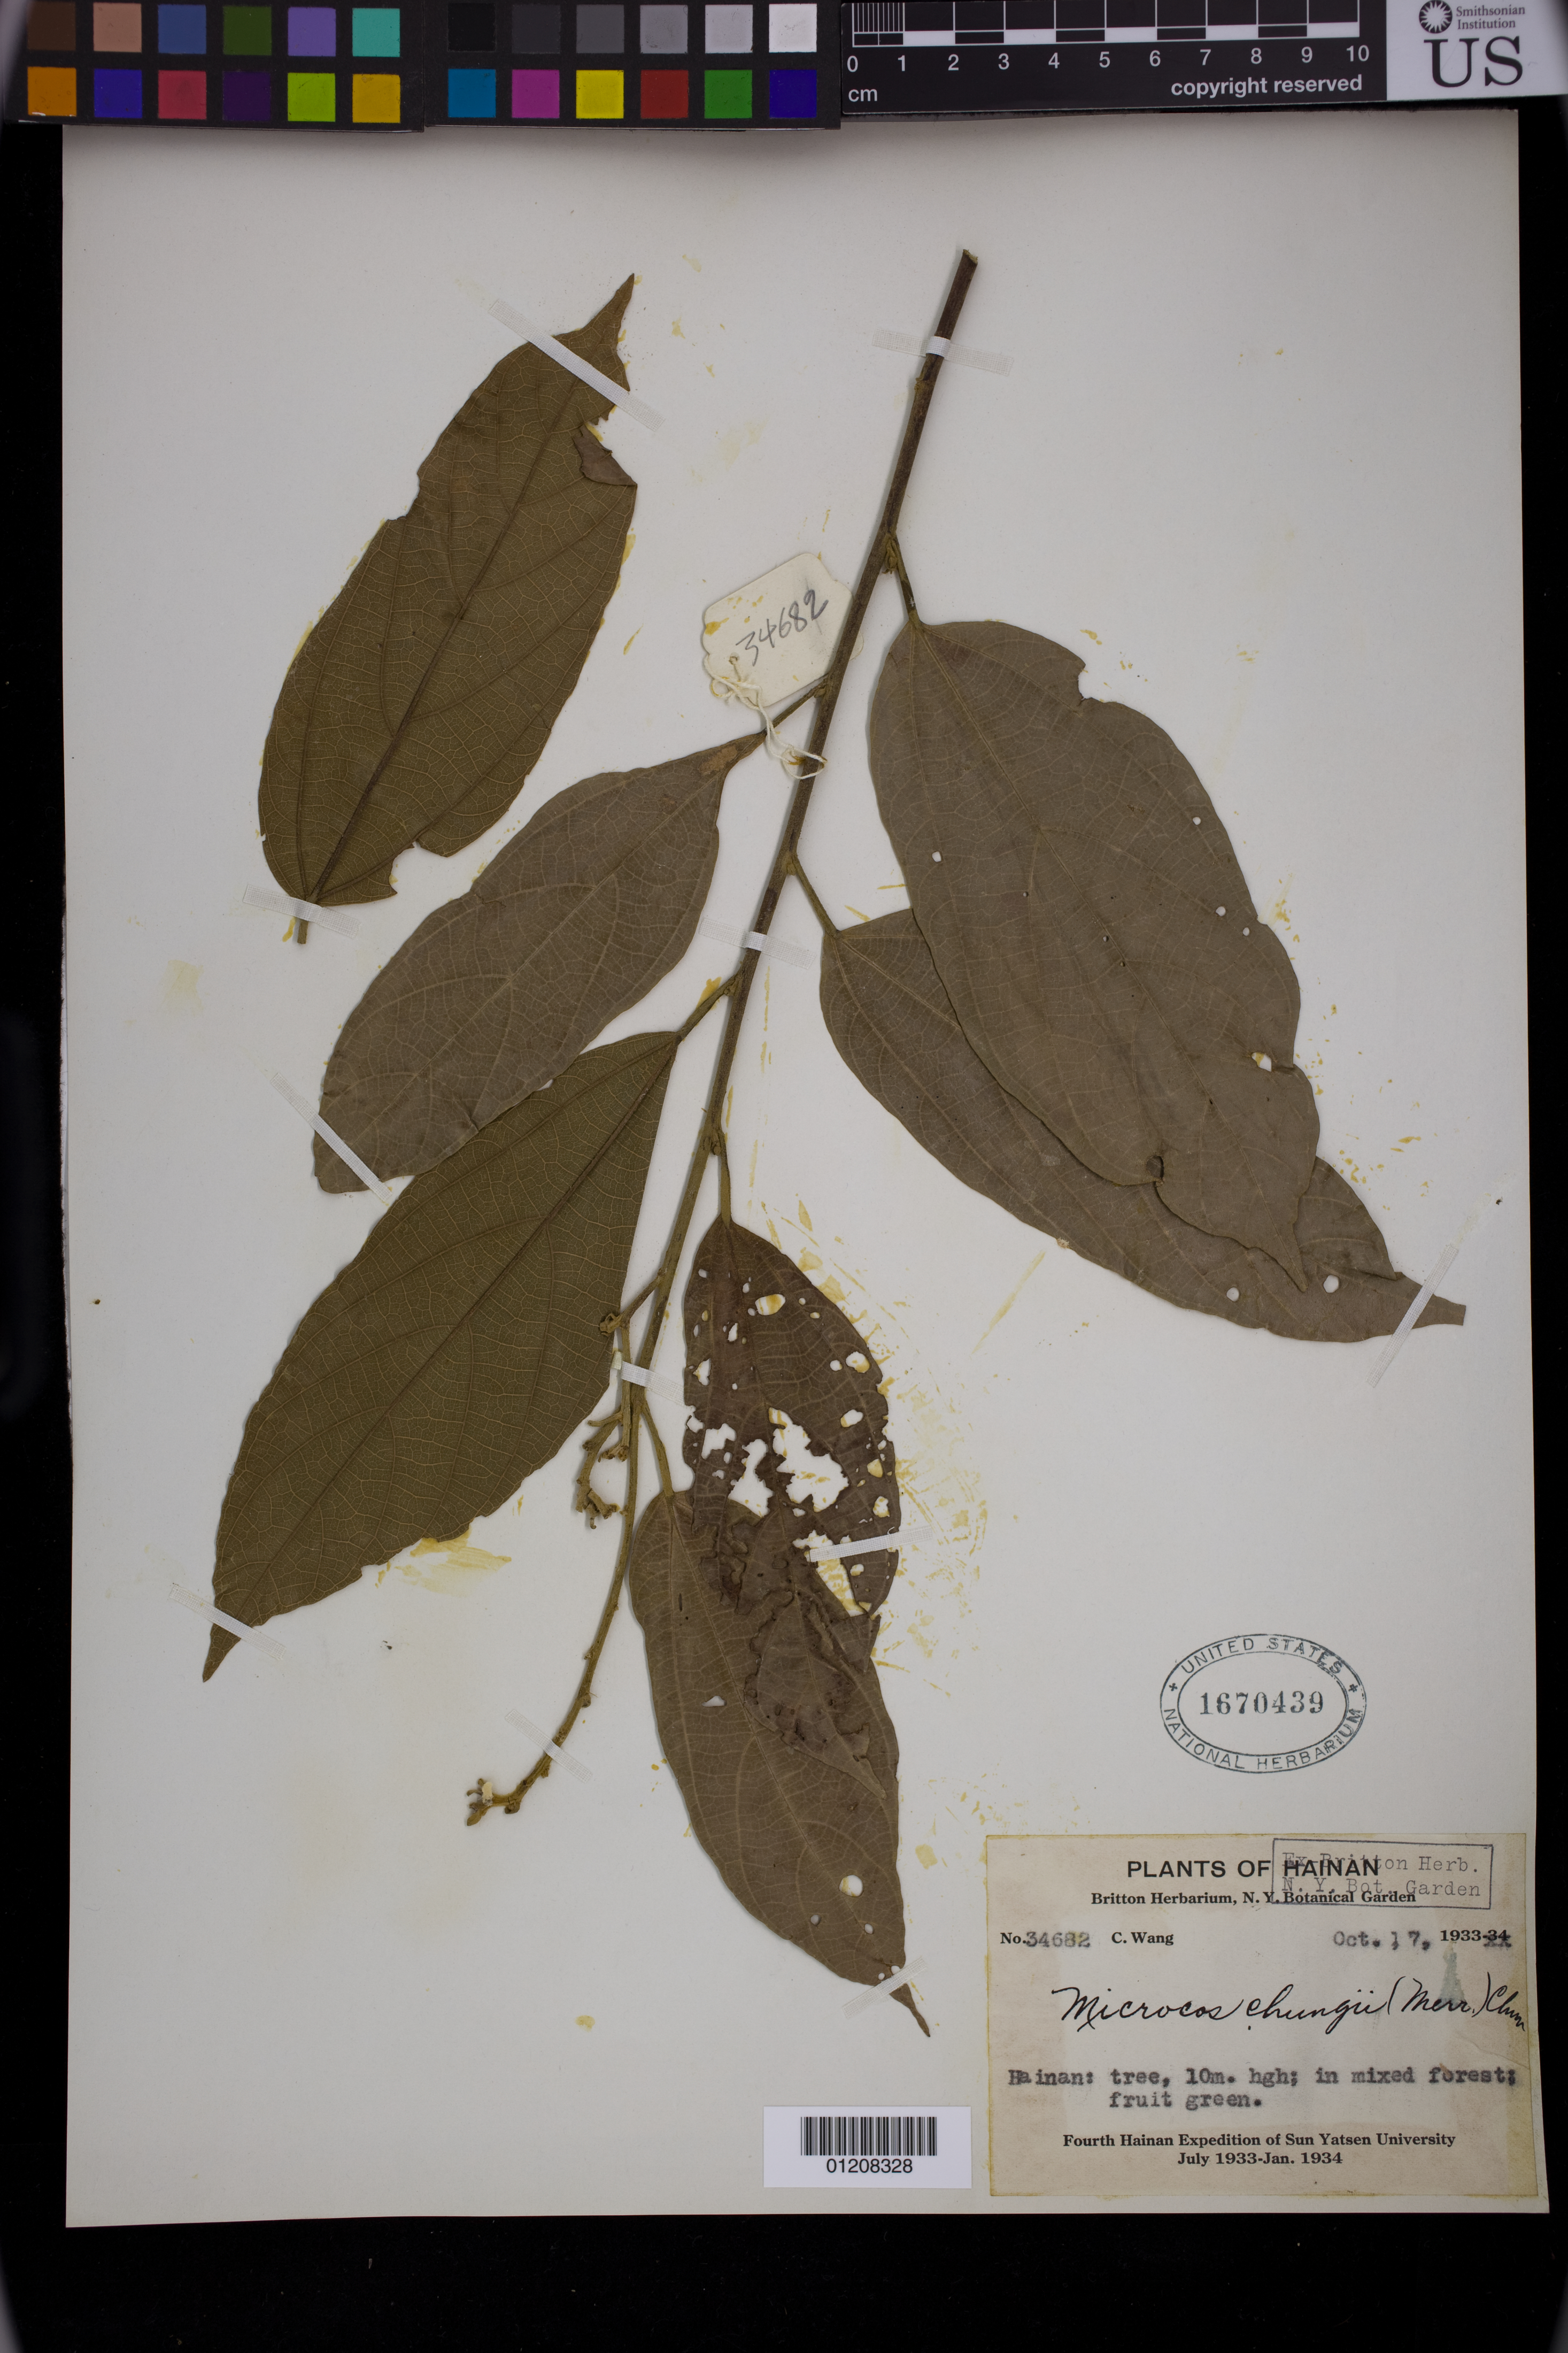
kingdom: Plantae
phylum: Tracheophyta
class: Magnoliopsida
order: Malvales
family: Malvaceae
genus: Microcos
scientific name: Microcos chungii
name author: (Merr.) Chun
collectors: C. Wang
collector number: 34682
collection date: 1933-10-17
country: China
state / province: Hainan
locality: Hainan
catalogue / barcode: US 1670439